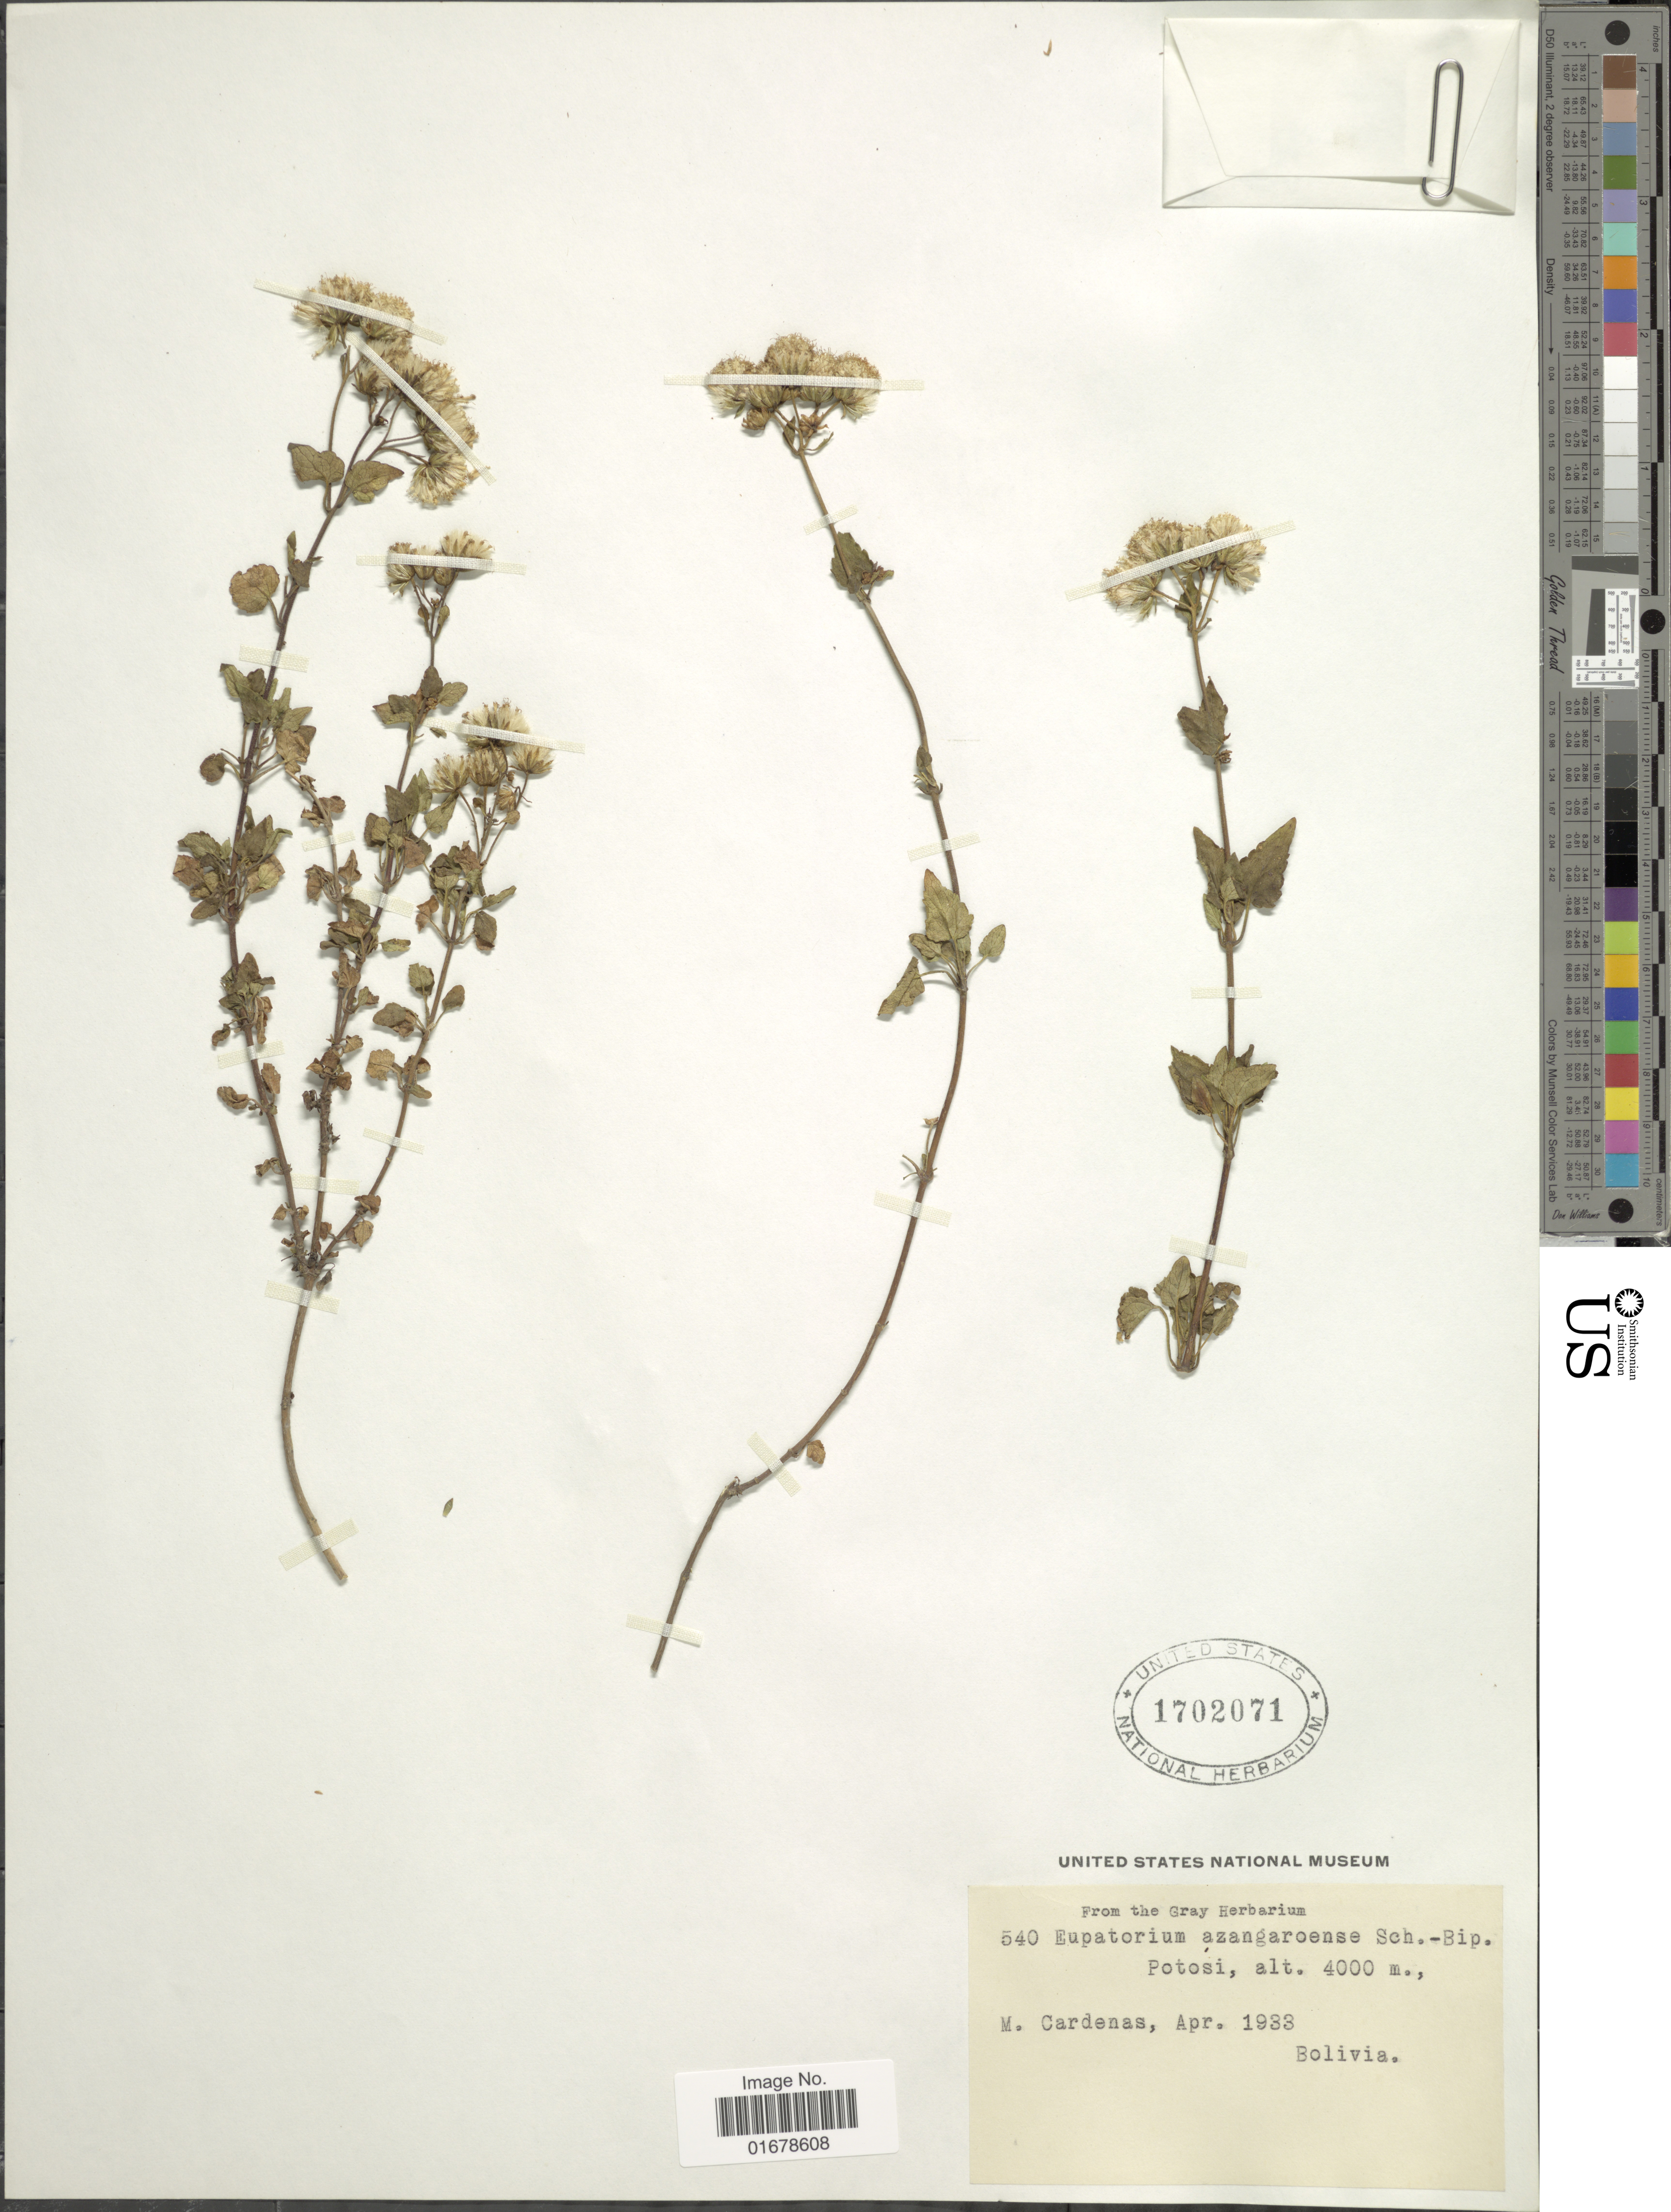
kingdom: Plantae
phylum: Tracheophyta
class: Magnoliopsida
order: Asterales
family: Asteraceae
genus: Ageratina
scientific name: Ageratina azangaroensis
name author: (Sch. Bip. ex Wedd.) R.M. King & H. Rob.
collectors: M. Cárdenas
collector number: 540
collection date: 1933-04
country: Bolivia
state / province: Potosi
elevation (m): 4000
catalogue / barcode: US 1702071